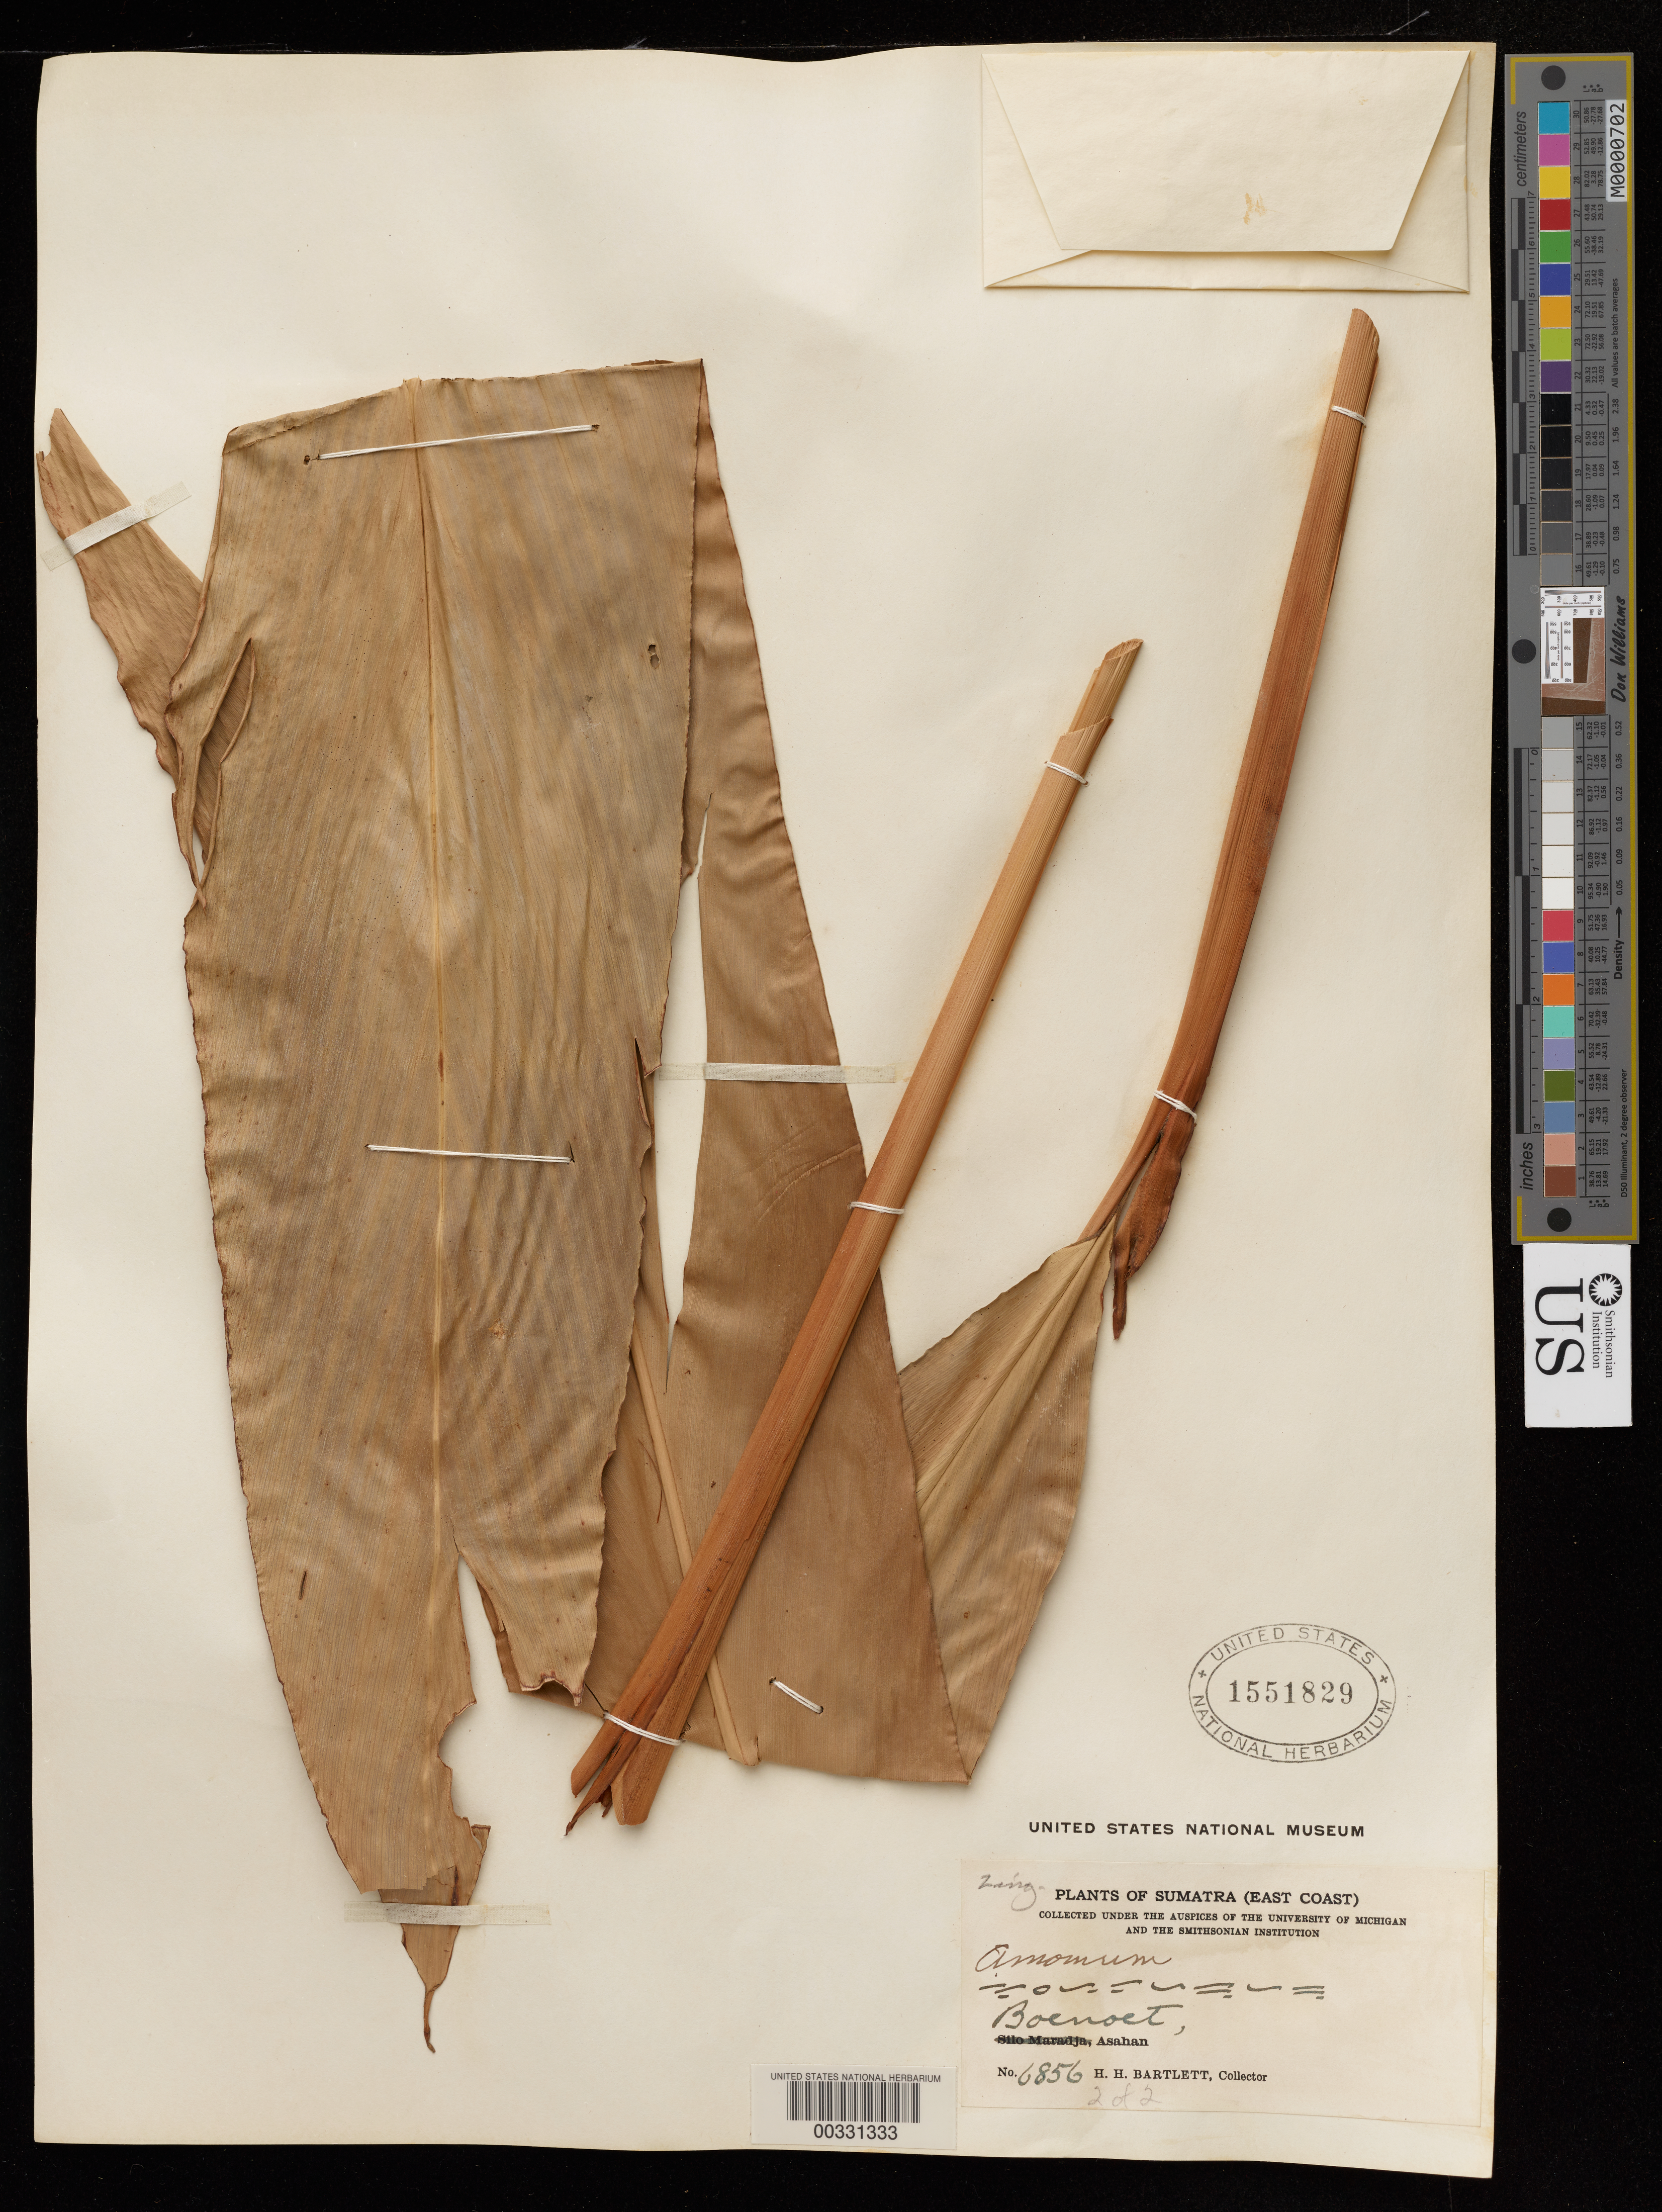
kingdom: Plantae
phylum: Tracheophyta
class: Liliopsida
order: Zingiberales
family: Zingiberaceae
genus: Amomum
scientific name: Amomum sp.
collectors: H. H. Bartlett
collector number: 6856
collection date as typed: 09 Mar 1927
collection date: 1927-03-09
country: Indonesia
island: Sumatra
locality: Jungle, boenoet, asahan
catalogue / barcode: US 1551829